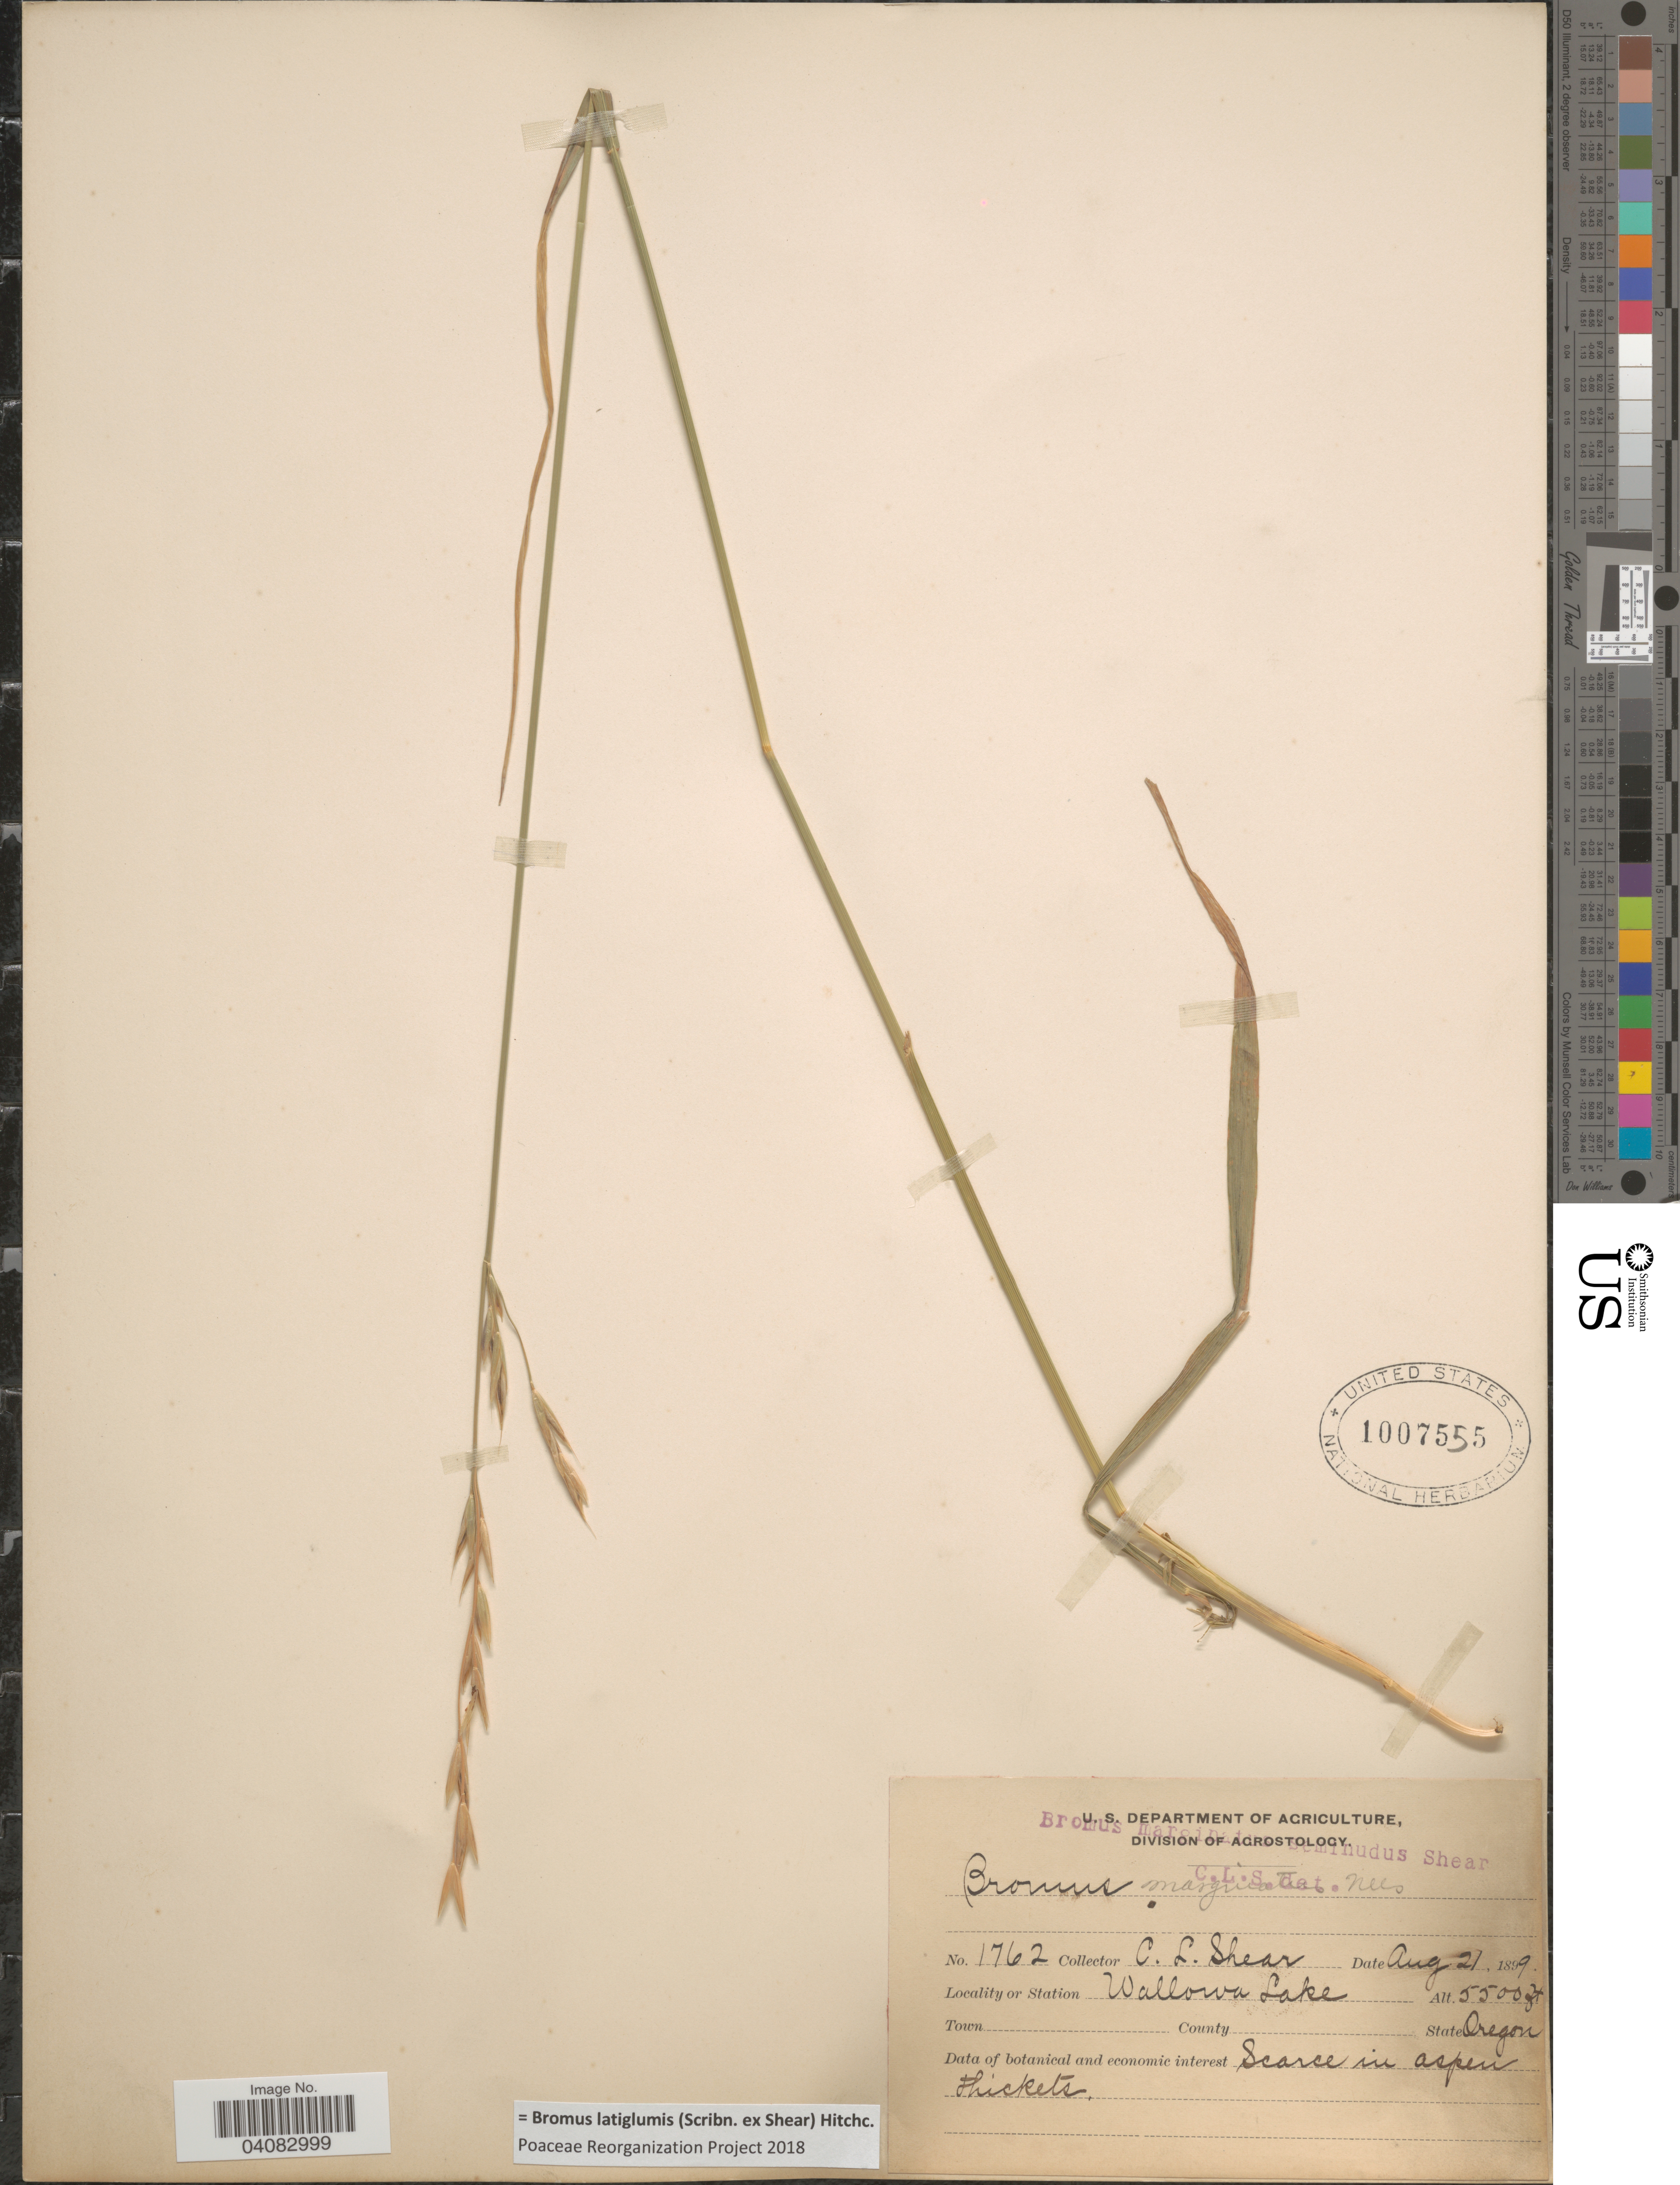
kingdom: Plantae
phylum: Tracheophyta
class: Liliopsida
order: Poales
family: Poaceae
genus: Bromus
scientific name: Bromus latiglumis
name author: (Scribn. ex Shear) Hitchc.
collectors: C. L. Shear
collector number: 1762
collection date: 1899-08-21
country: United States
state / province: Oregon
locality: Station Wallowa Lake.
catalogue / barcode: US 1007555